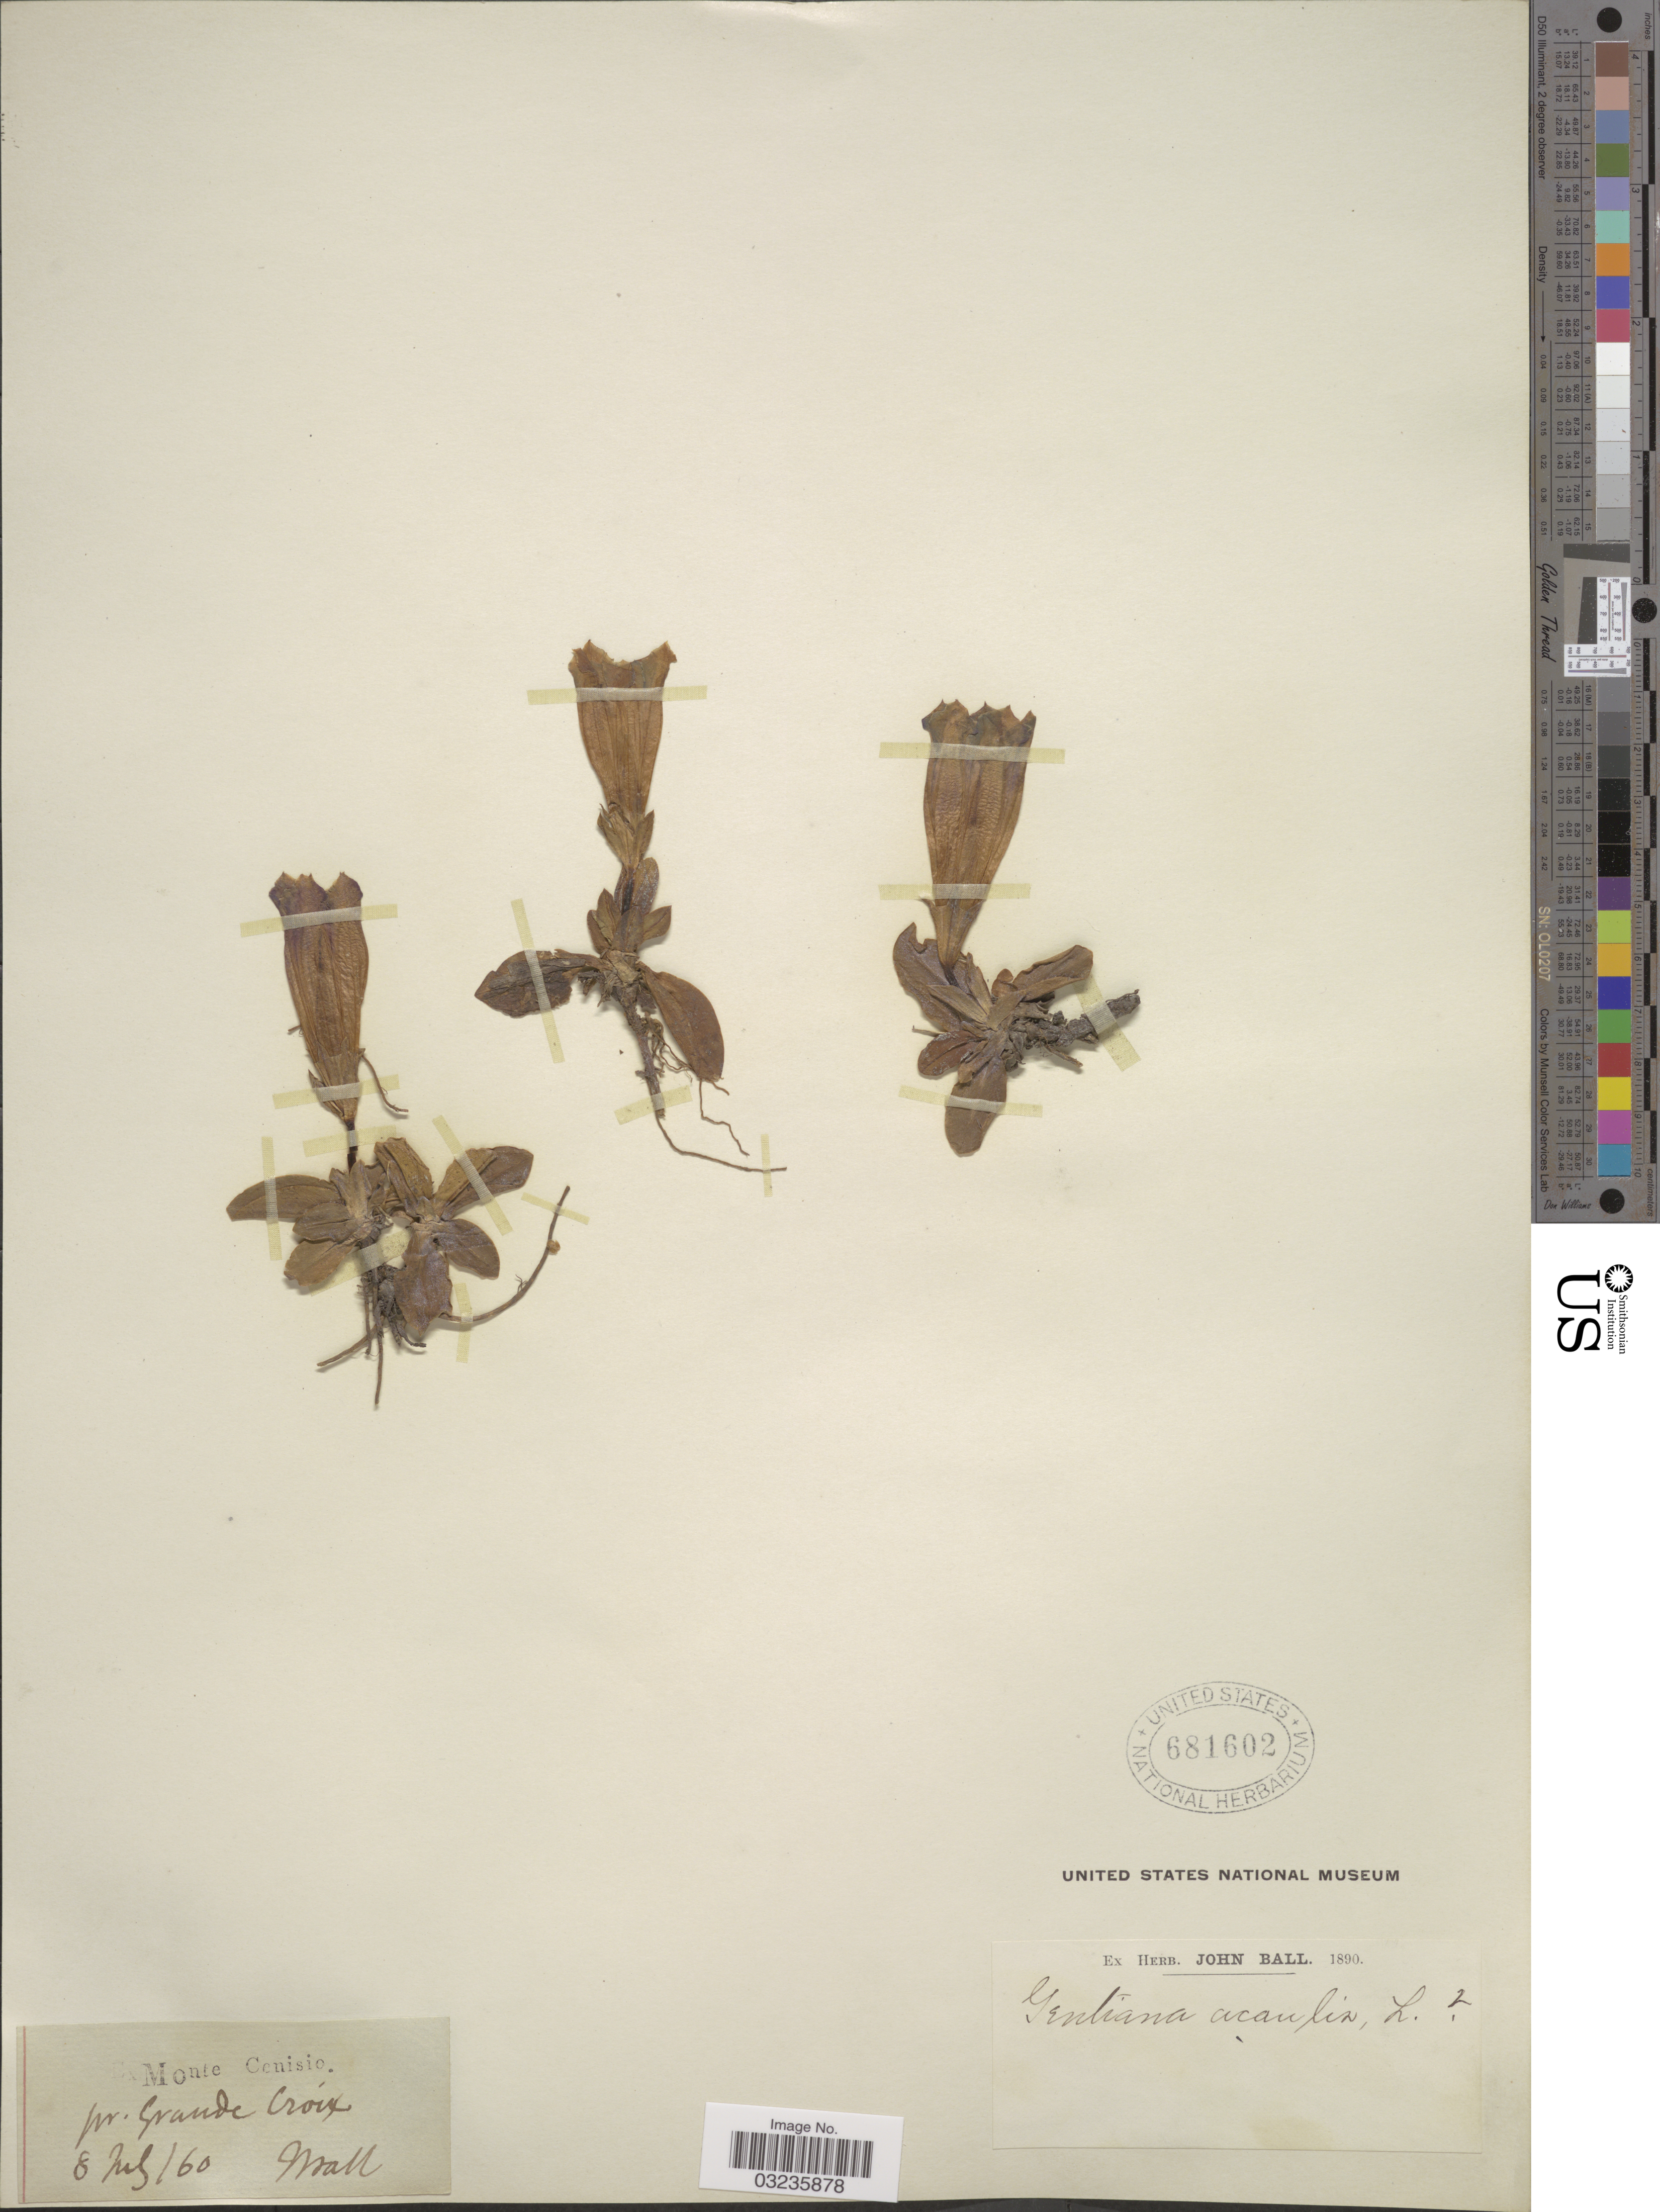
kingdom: Plantae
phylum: Tracheophyta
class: Magnoliopsida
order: Gentianales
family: Gentianaceae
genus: Gentiana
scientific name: Gentiana acaulis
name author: L.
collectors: J. Ball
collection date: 1860-07-08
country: Italy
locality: Monte Cenisio. pr. Grande Croix.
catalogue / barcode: US 681602